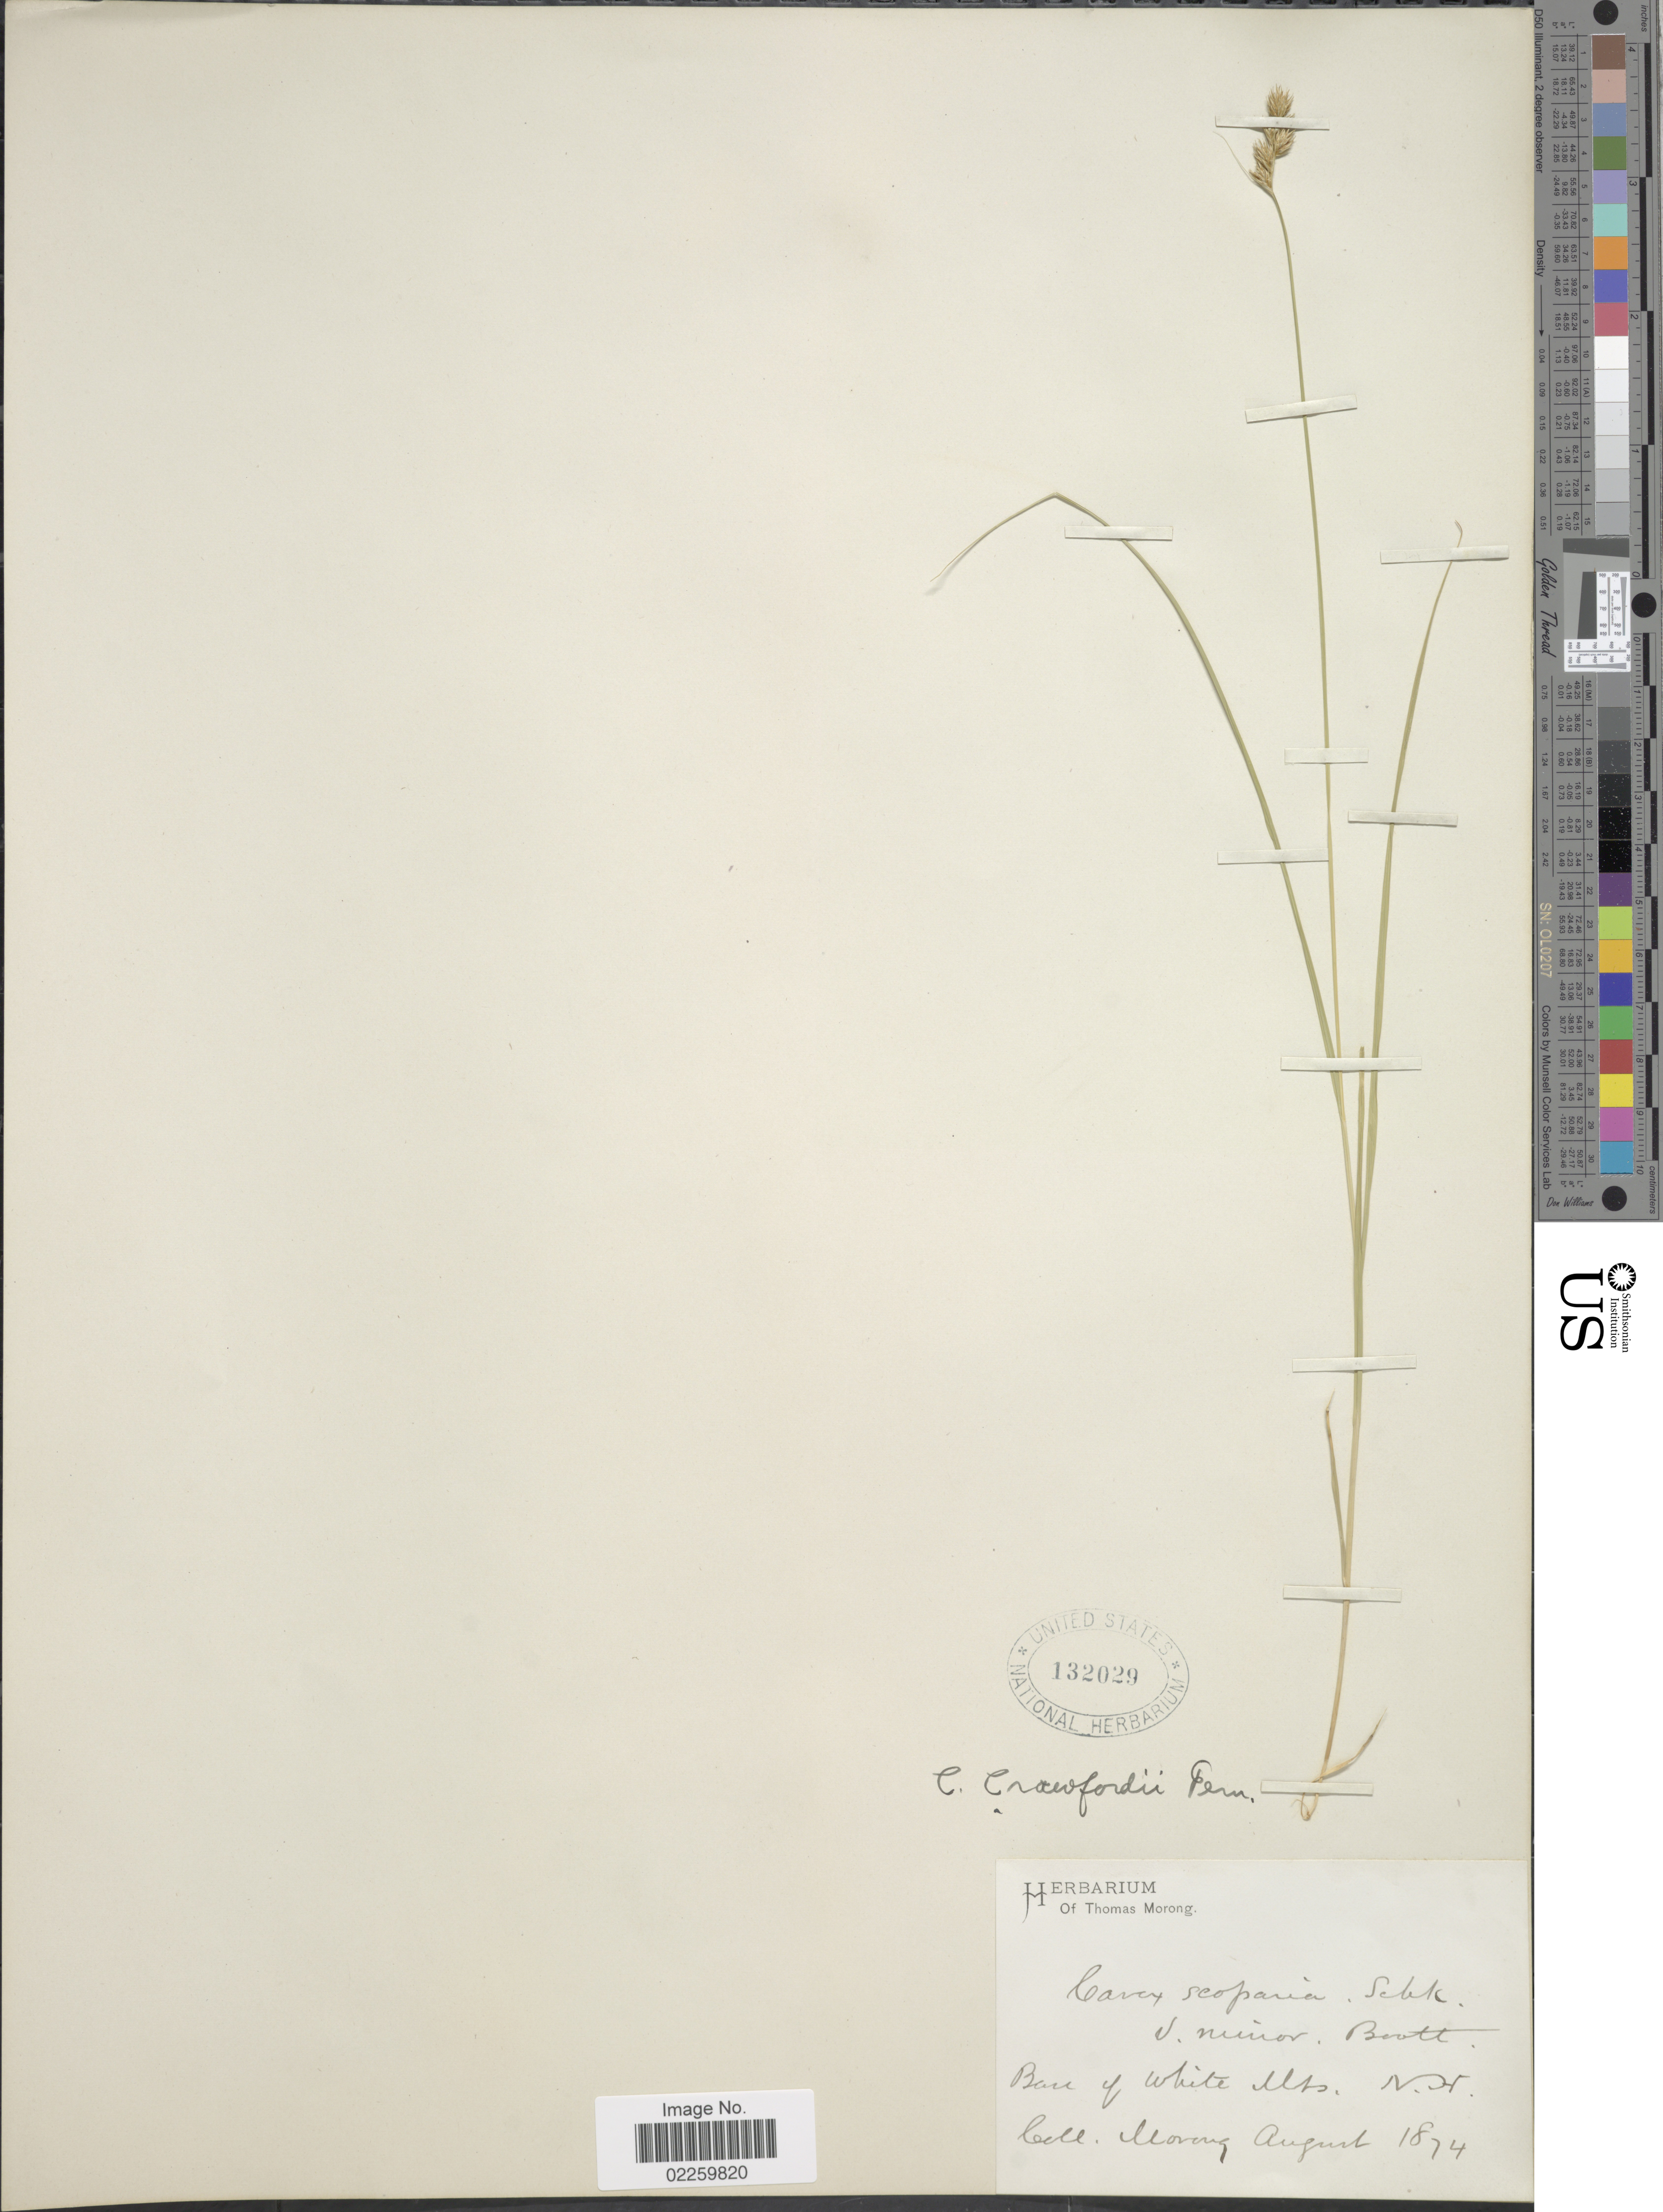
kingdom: Plantae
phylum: Tracheophyta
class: Liliopsida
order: Poales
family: Cyperaceae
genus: Carex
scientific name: Carex crawfordii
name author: Fernald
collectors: ex herb. T. Morong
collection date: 1874-08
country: United States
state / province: New Hampshire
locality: Base of White Mts.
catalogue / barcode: US 132029